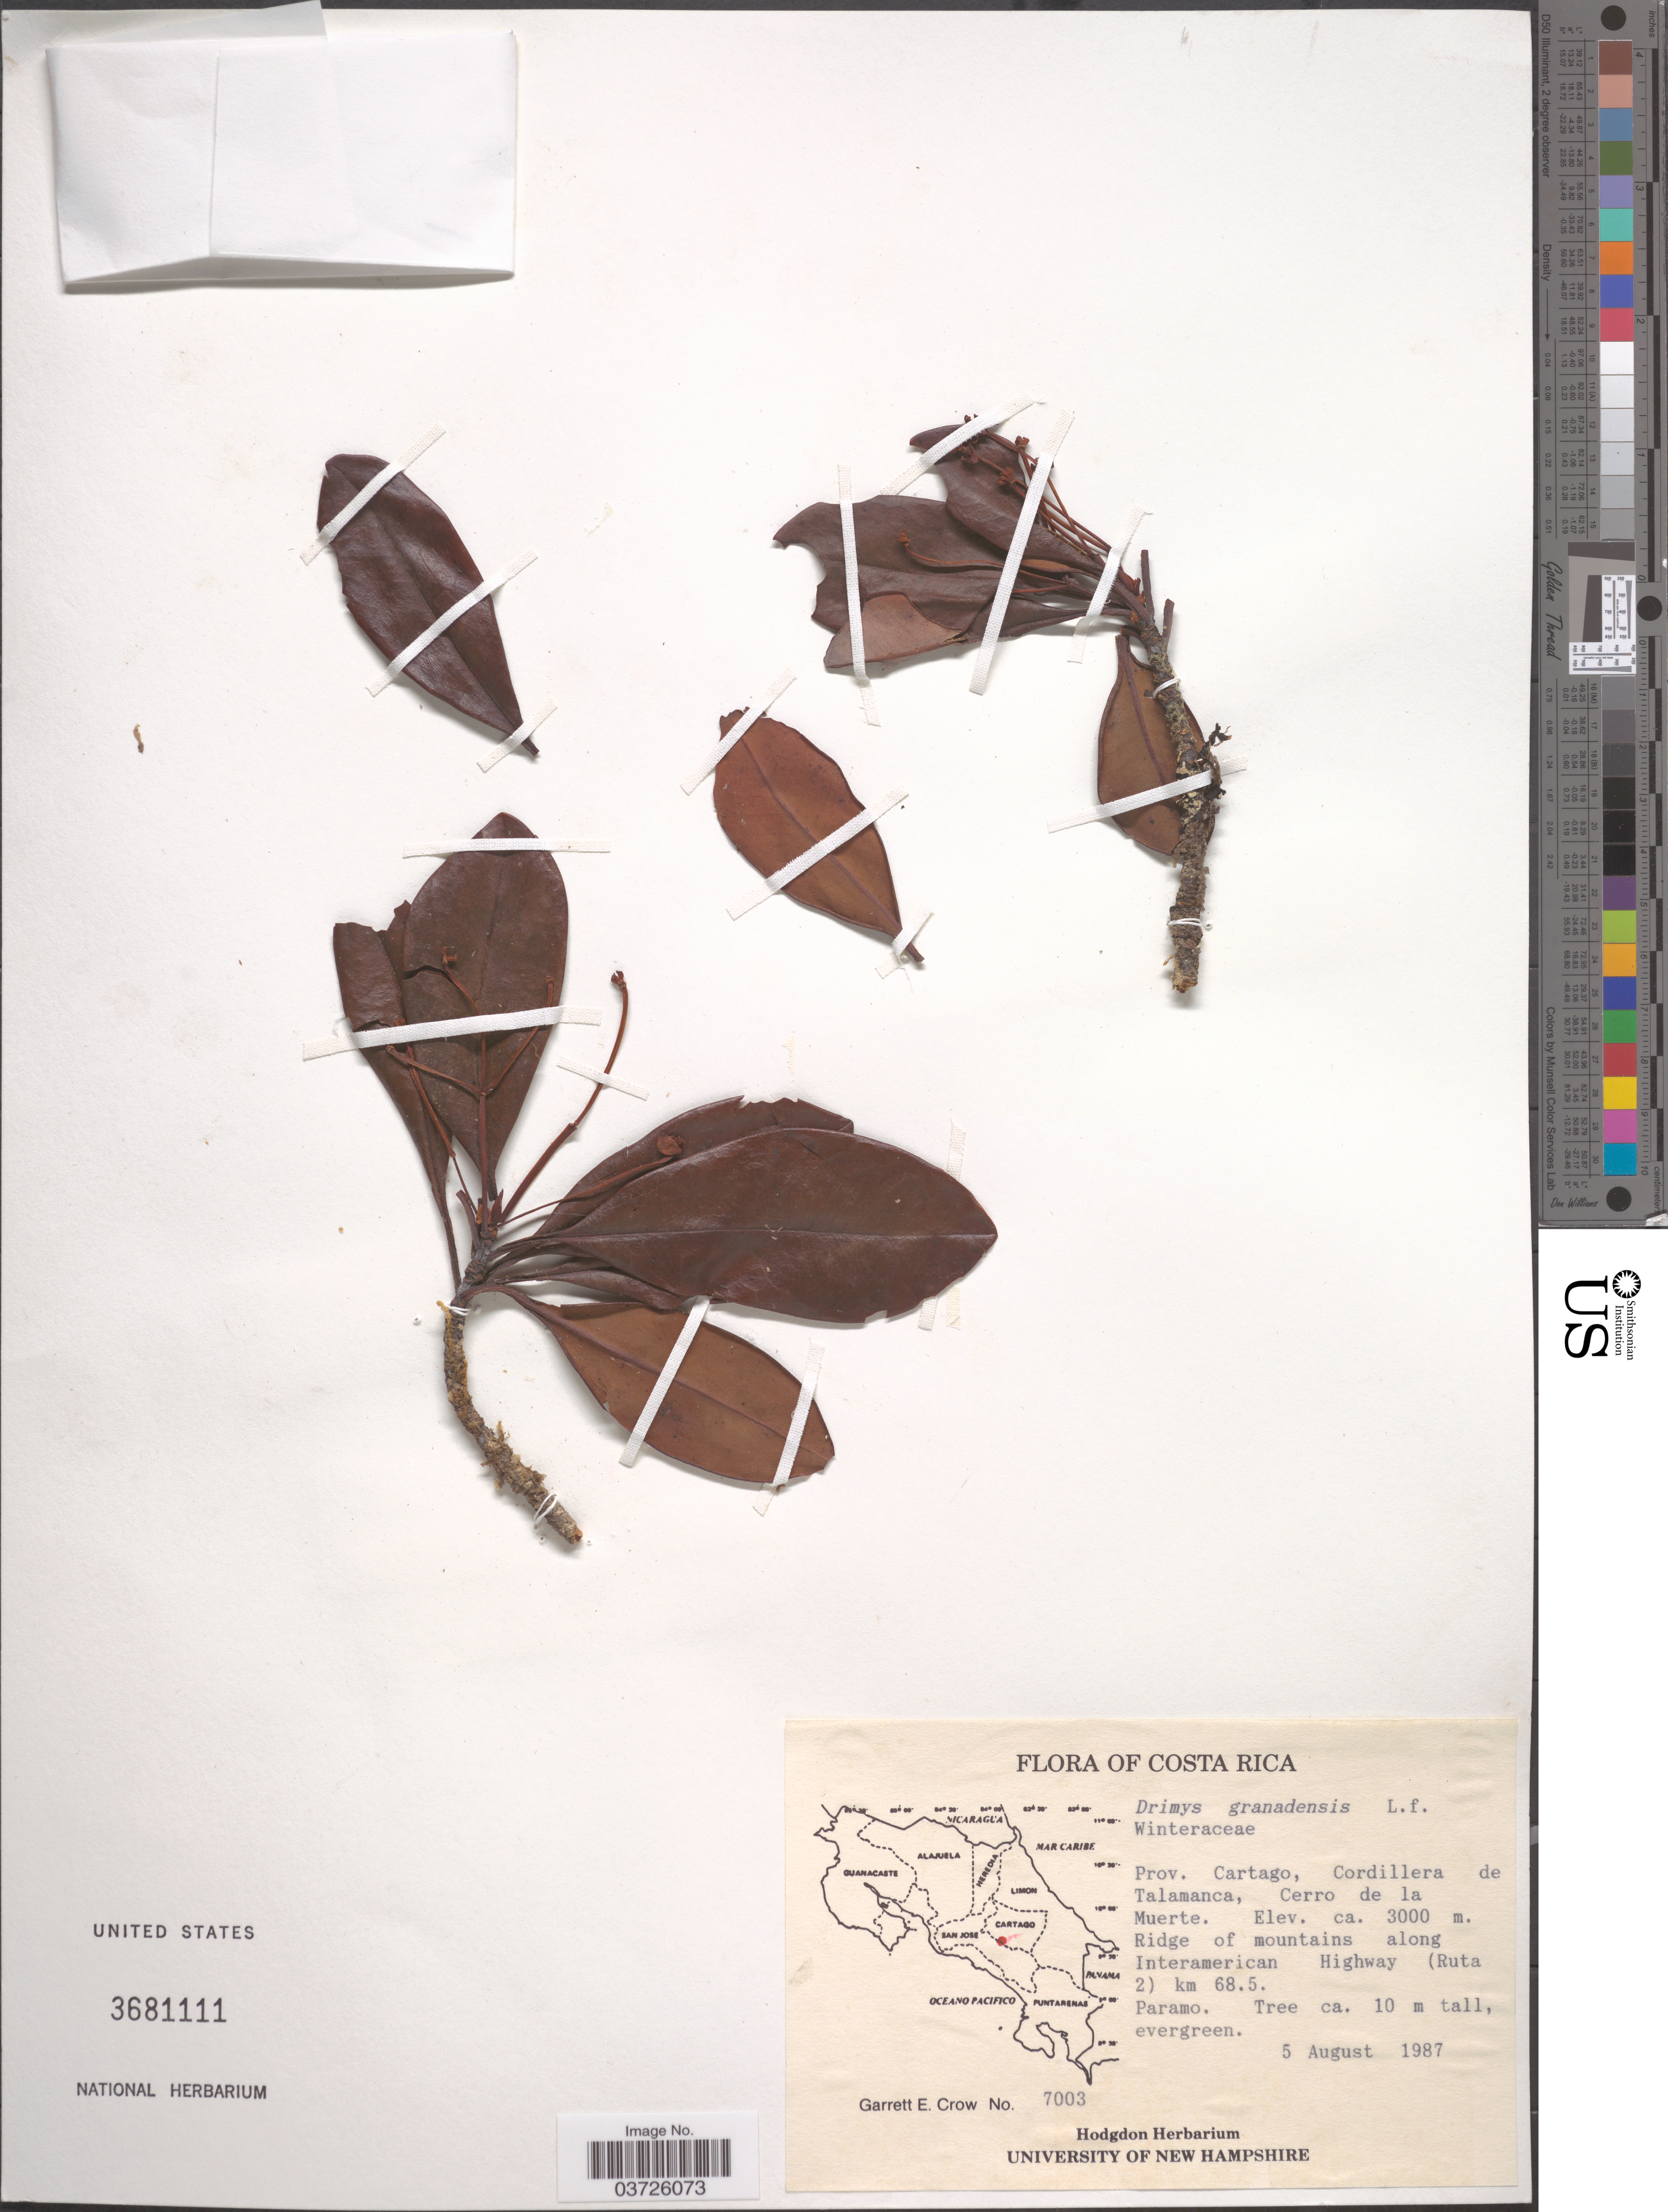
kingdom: Plantae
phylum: Tracheophyta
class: Magnoliopsida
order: Canellales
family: Winteraceae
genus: Drimys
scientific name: Drimys granadensis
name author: L. f.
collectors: G. E. Crow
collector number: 7003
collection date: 1987-08-05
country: Costa Rica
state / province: Cartago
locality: Cordillera de Talamanca, Cerro de la Muerte. Ridge of mountains along Interamerican Highway (Ruta 2) km 68.5. Paramao [unsure placement].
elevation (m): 3000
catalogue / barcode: US 3681111